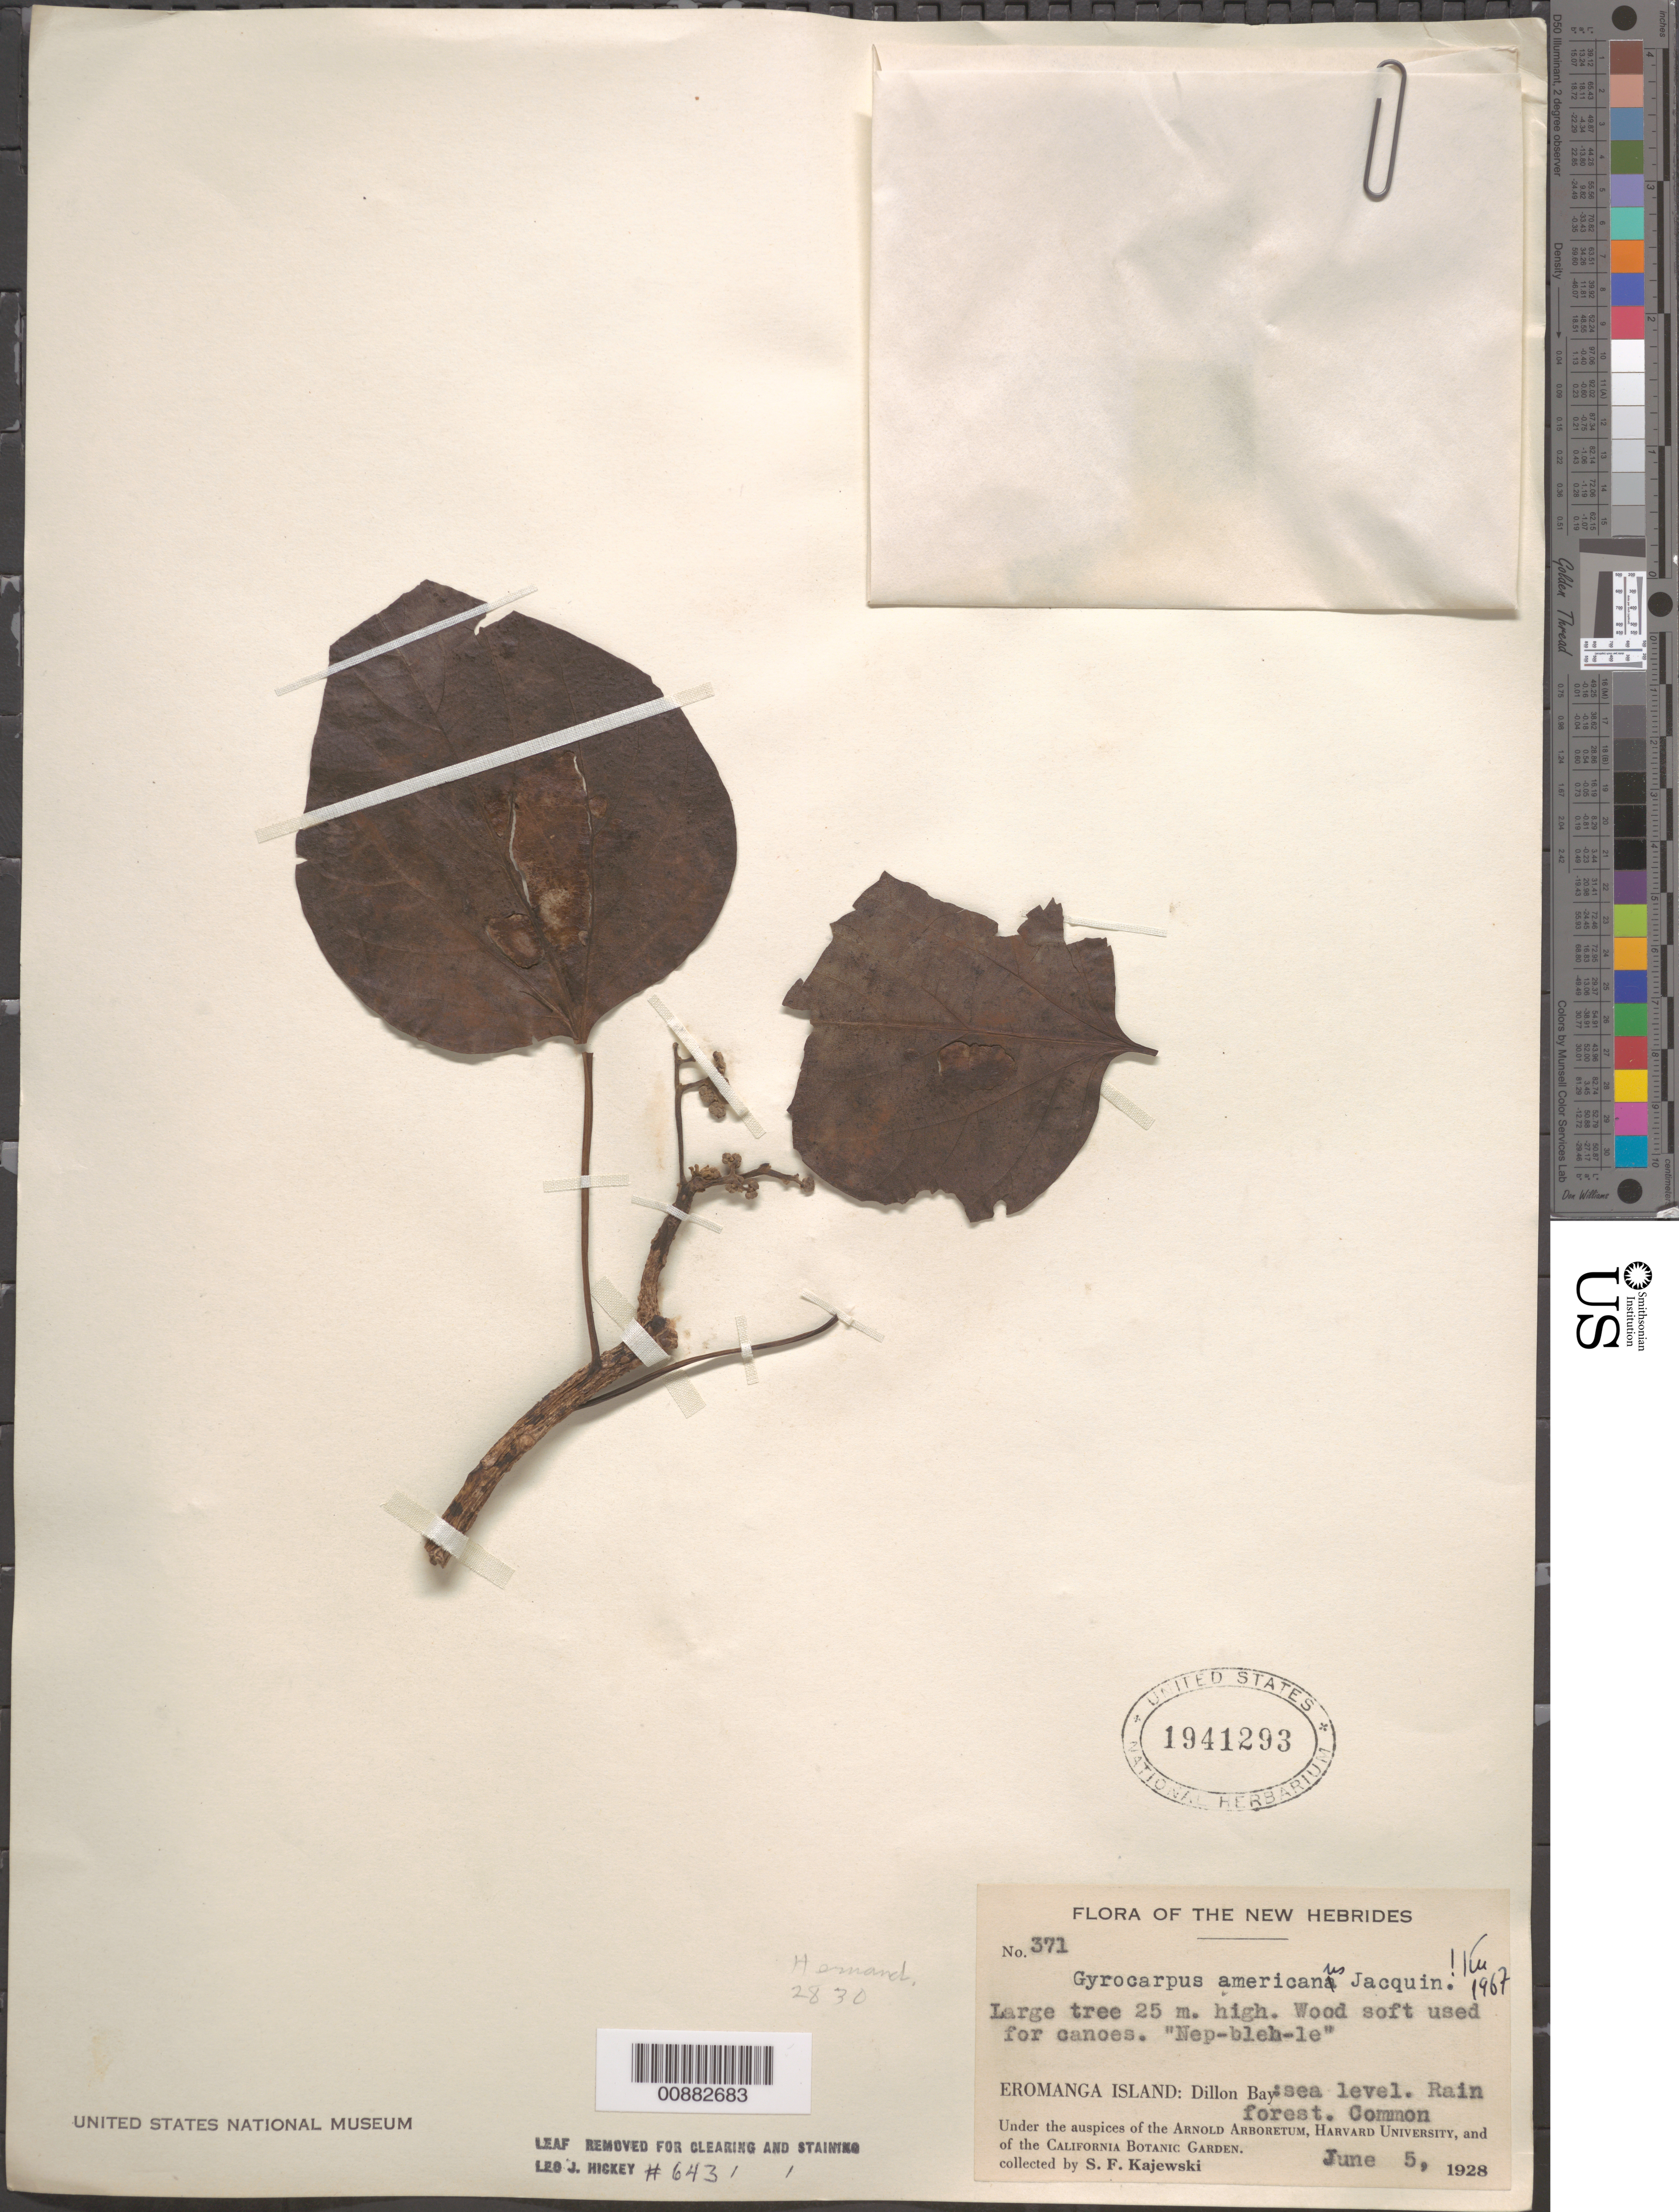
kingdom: Plantae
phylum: Tracheophyta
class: Magnoliopsida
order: Laurales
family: Hernandiaceae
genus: Gyrocarpus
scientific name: Gyrocarpus americanus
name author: Jacq.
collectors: S. Kajewski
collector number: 371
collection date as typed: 05 Jun 1928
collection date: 1928-06-05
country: Vanuatu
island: Erromango [Eromanga]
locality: Dillon Bay, rain forest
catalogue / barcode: US 1941293